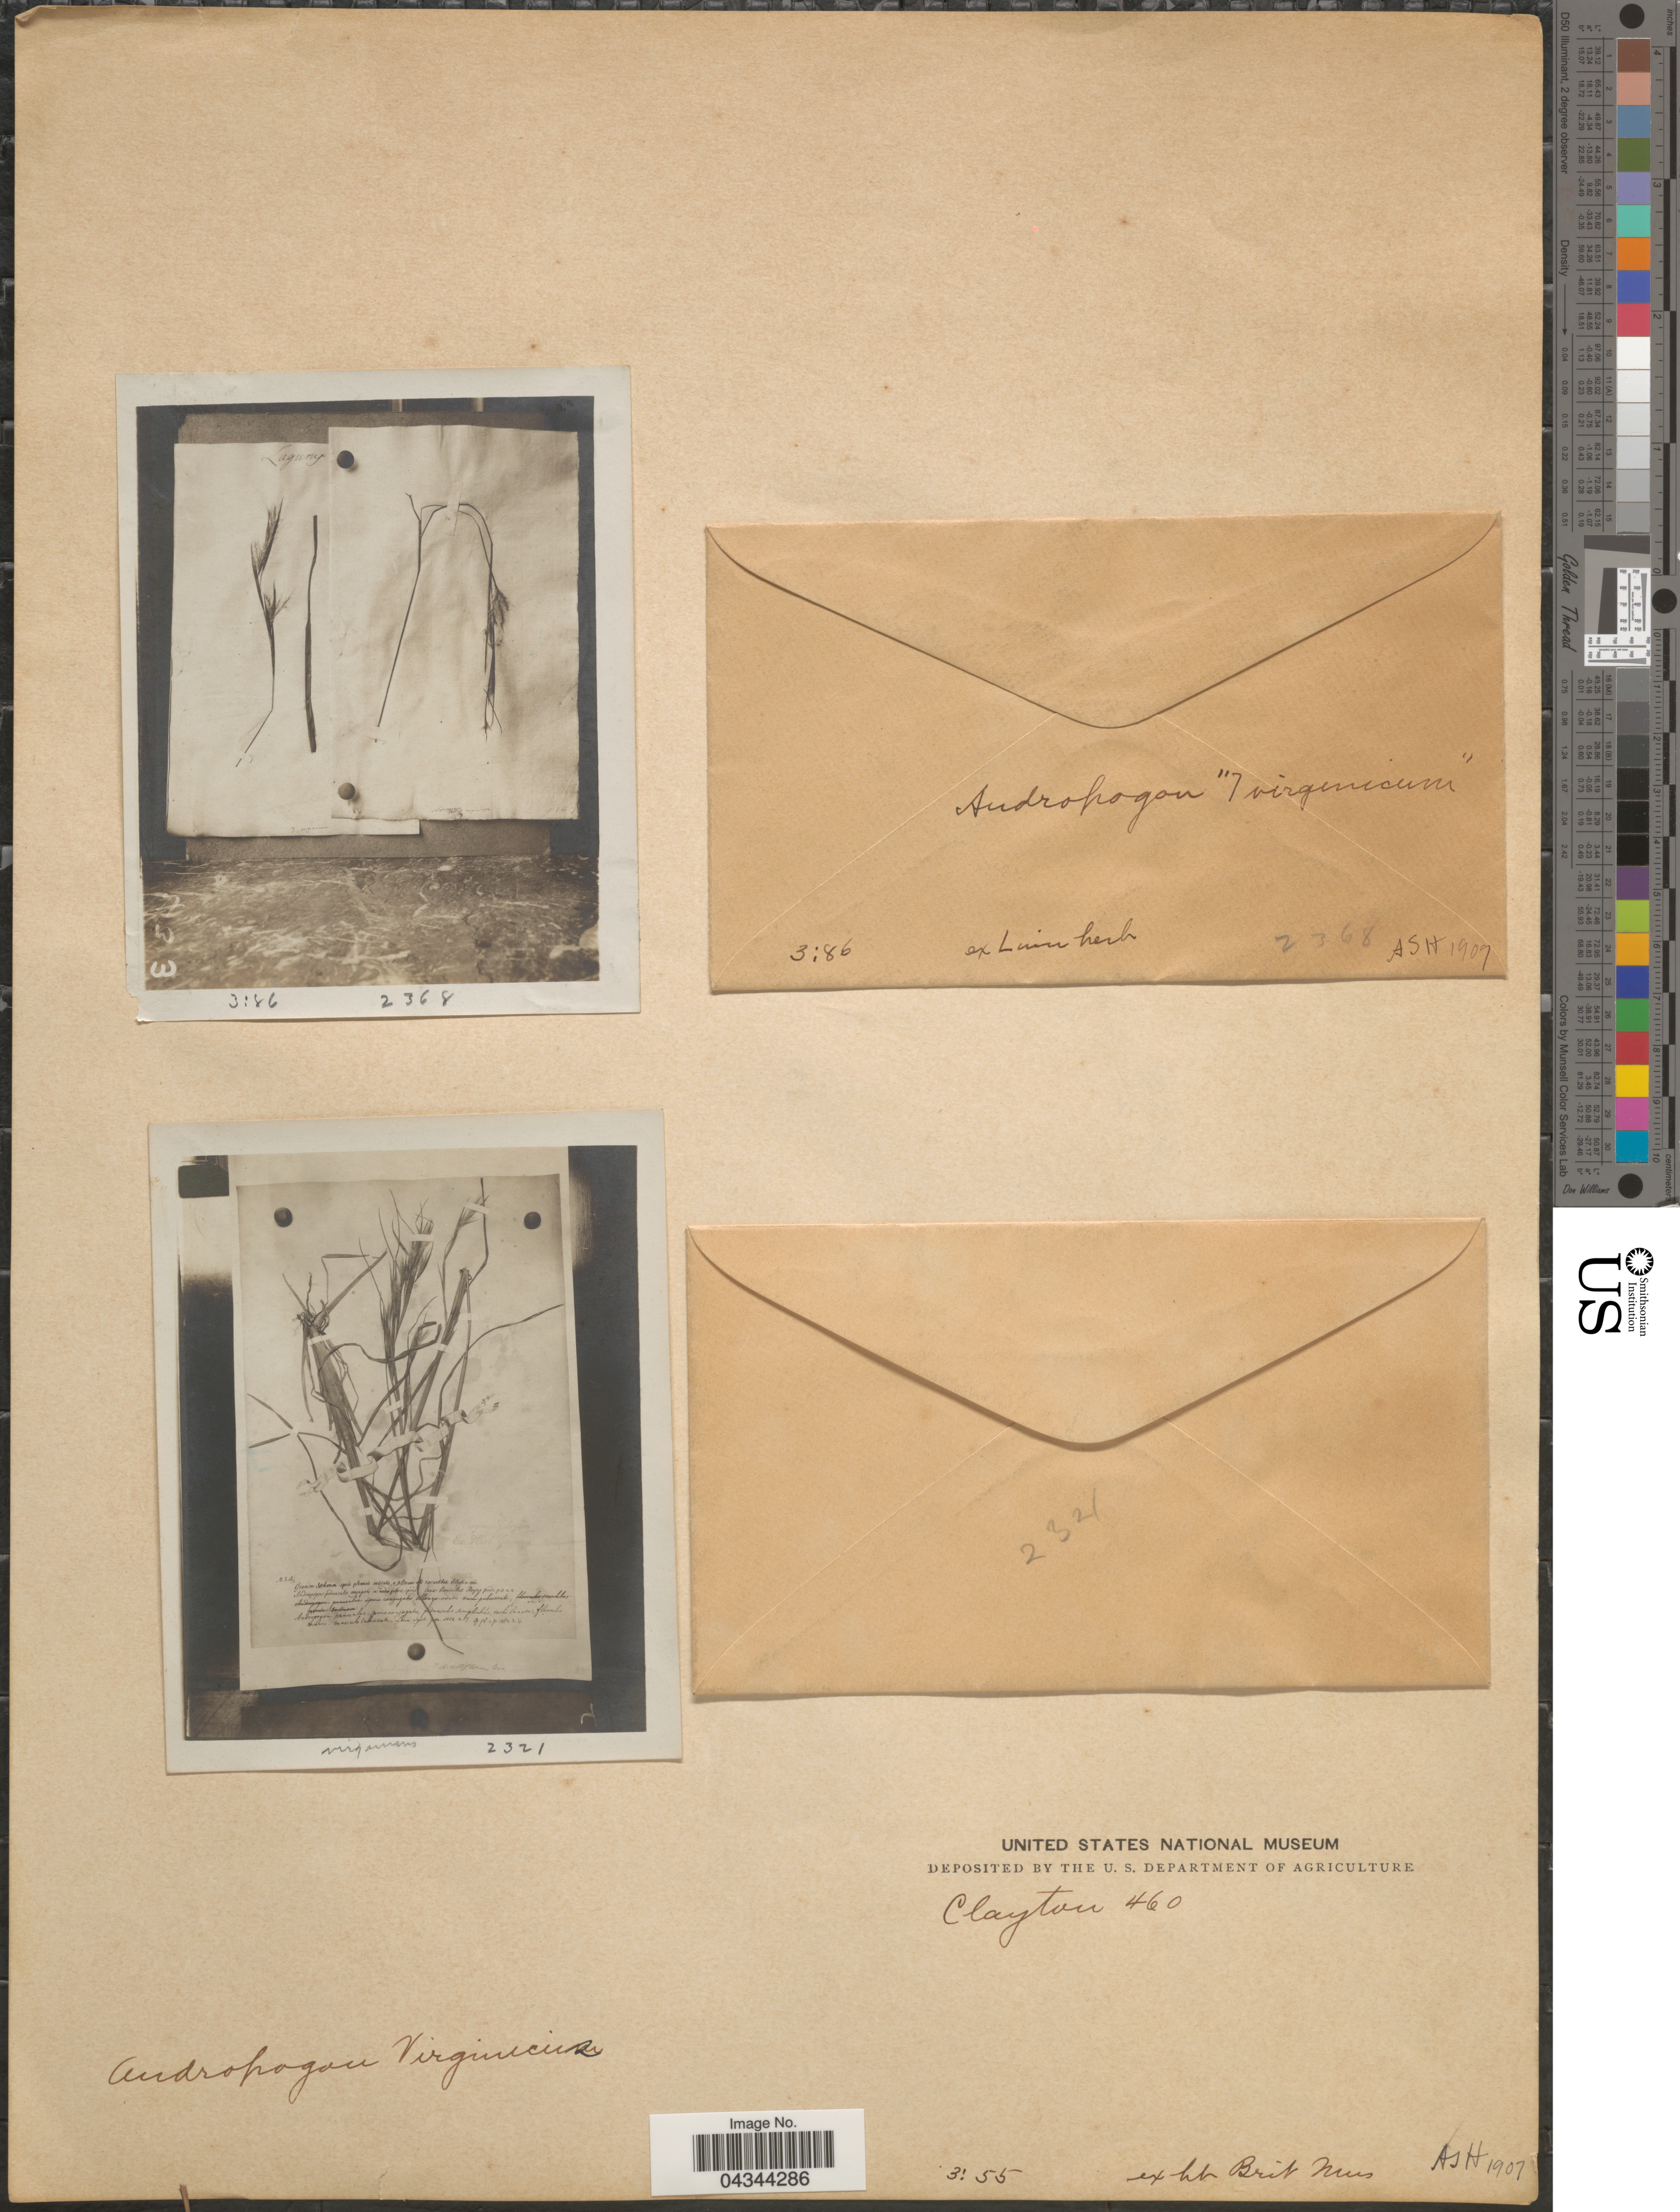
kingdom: Plantae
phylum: Tracheophyta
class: Liliopsida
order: Poales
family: Poaceae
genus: Andropogon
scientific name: Andropogon virginicus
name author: L.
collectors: Clayton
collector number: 460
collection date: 1907